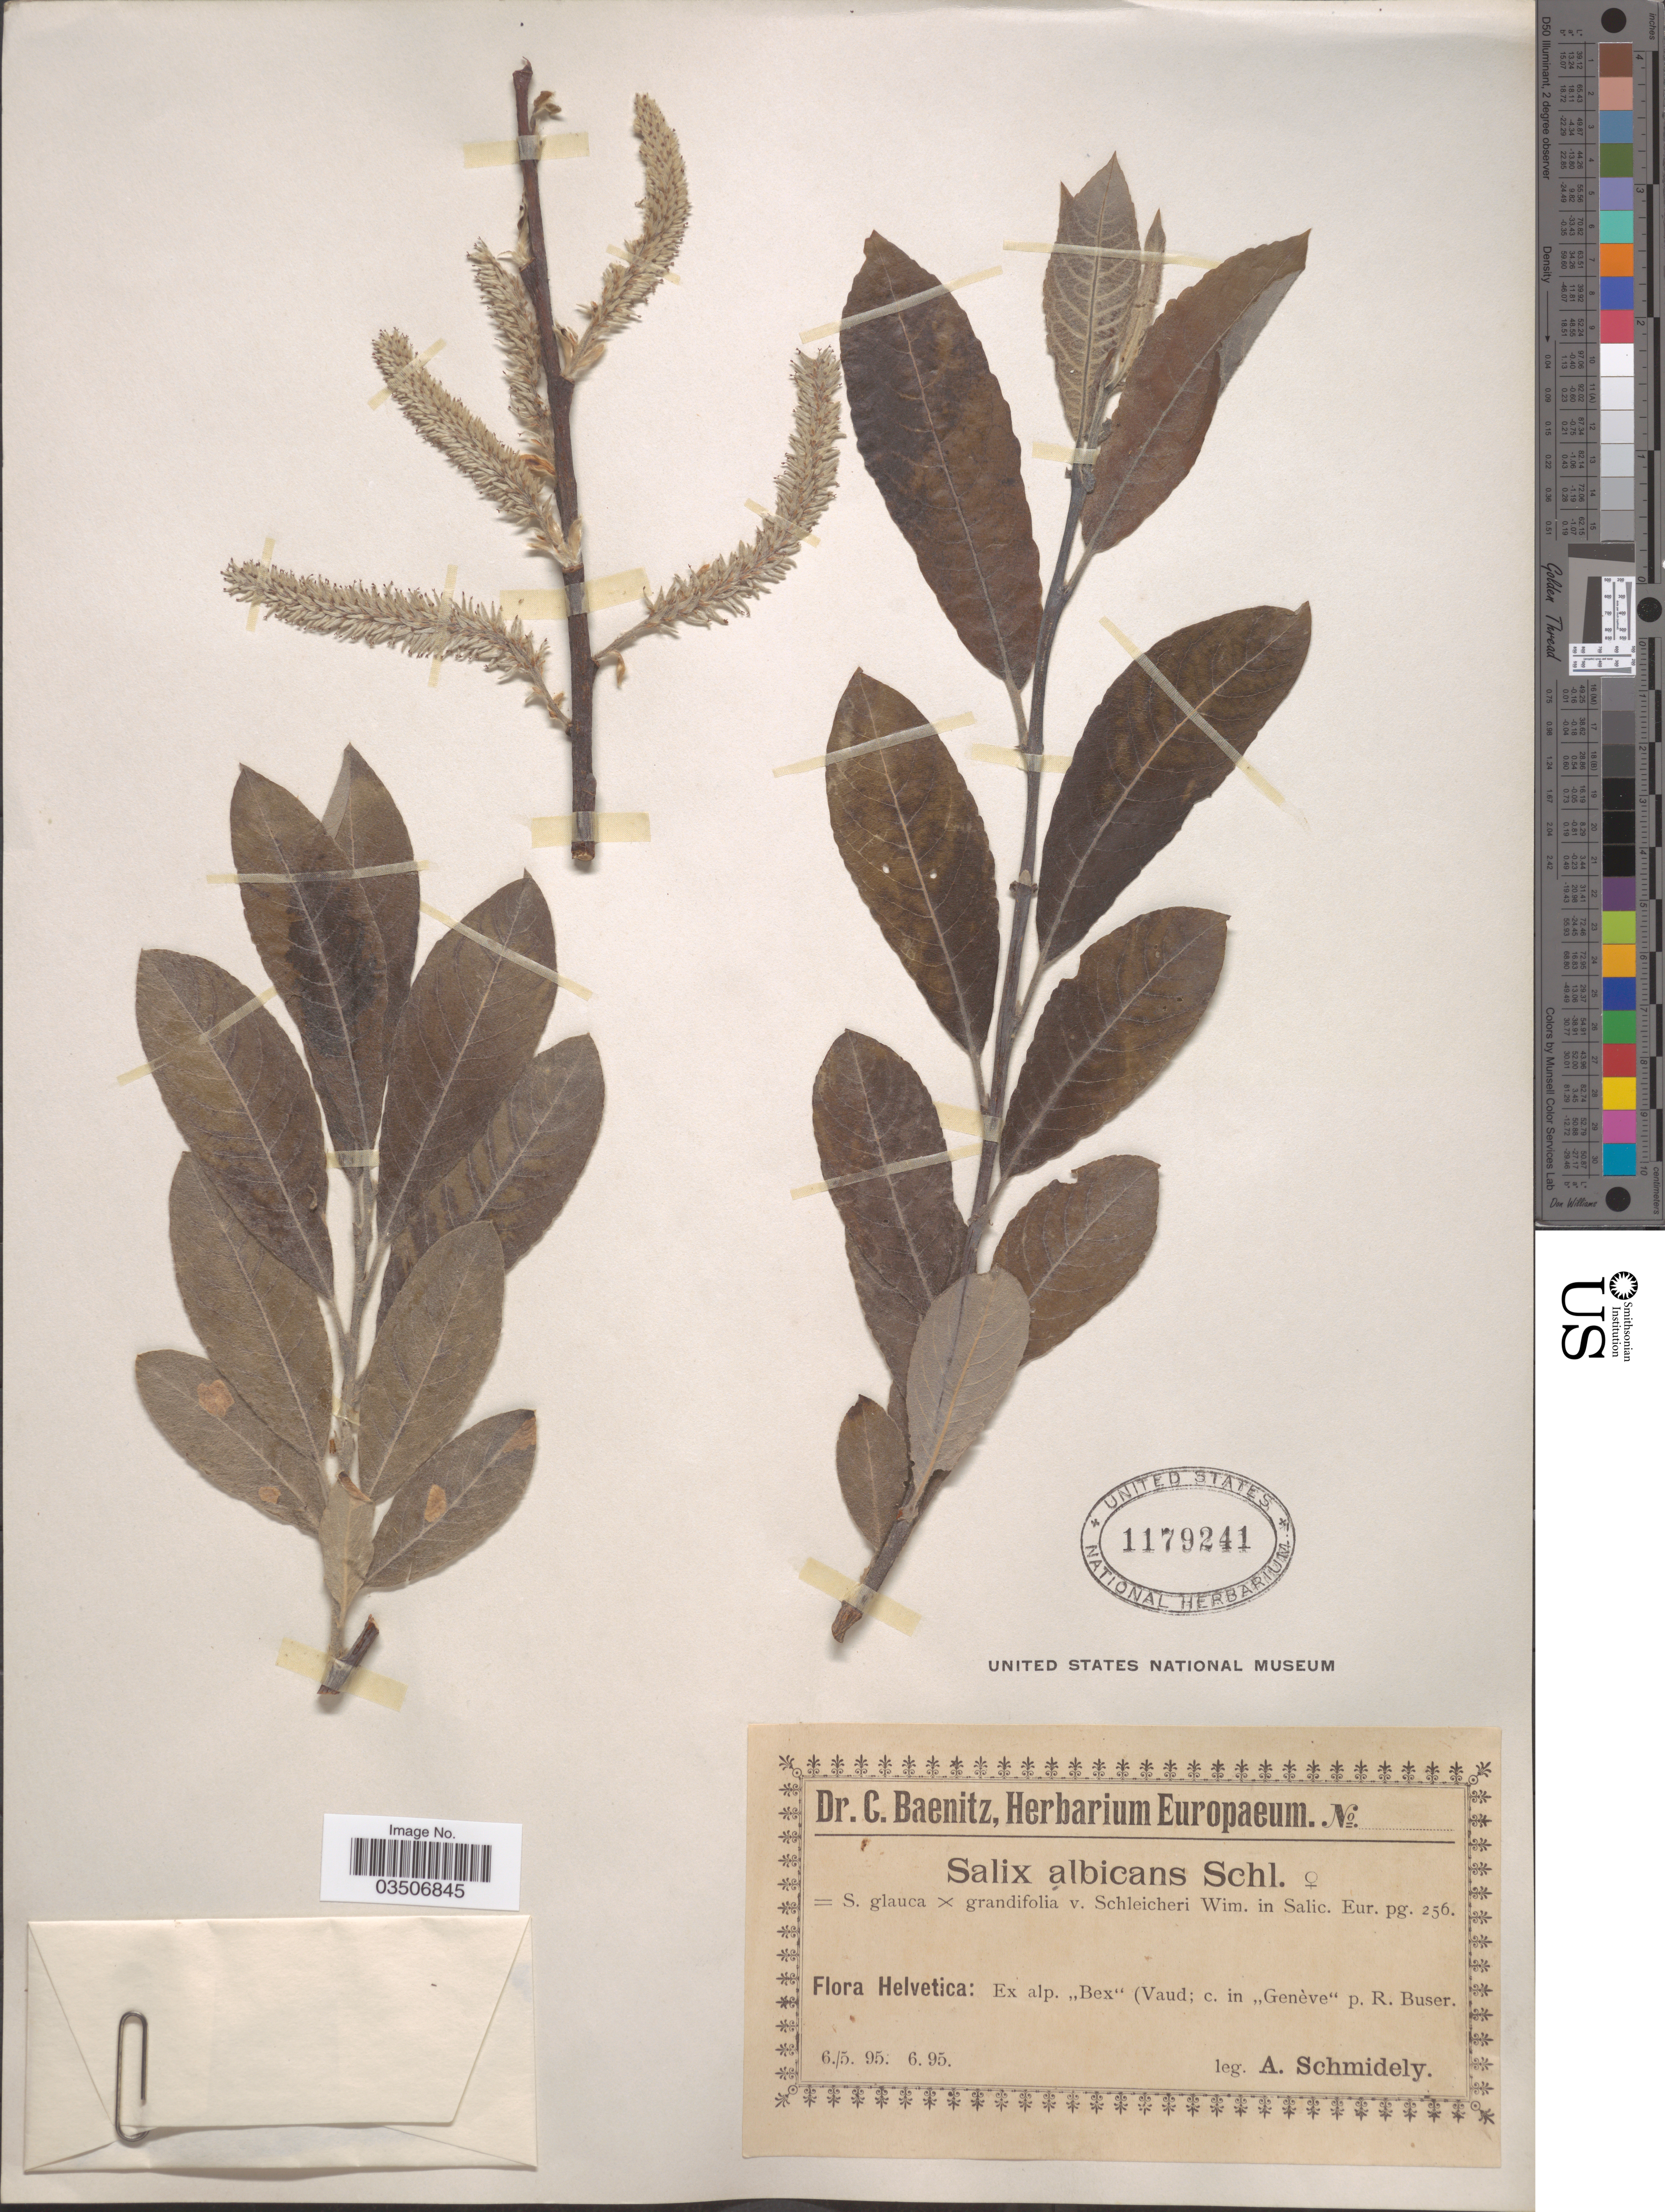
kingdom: Plantae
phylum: Tracheophyta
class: Magnoliopsida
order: Malpighiales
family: Salicaceae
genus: Salix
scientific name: Salix albicans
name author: J. L. Bonjean & Buser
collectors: A. Schmidely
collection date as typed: Transcribed d/m/y: 6/5/95 to /6/95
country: Switzerland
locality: Helvetica. Ex alp. "Bex" (Vaud; c. in "Genève" p. R. Buser.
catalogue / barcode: US 1179241